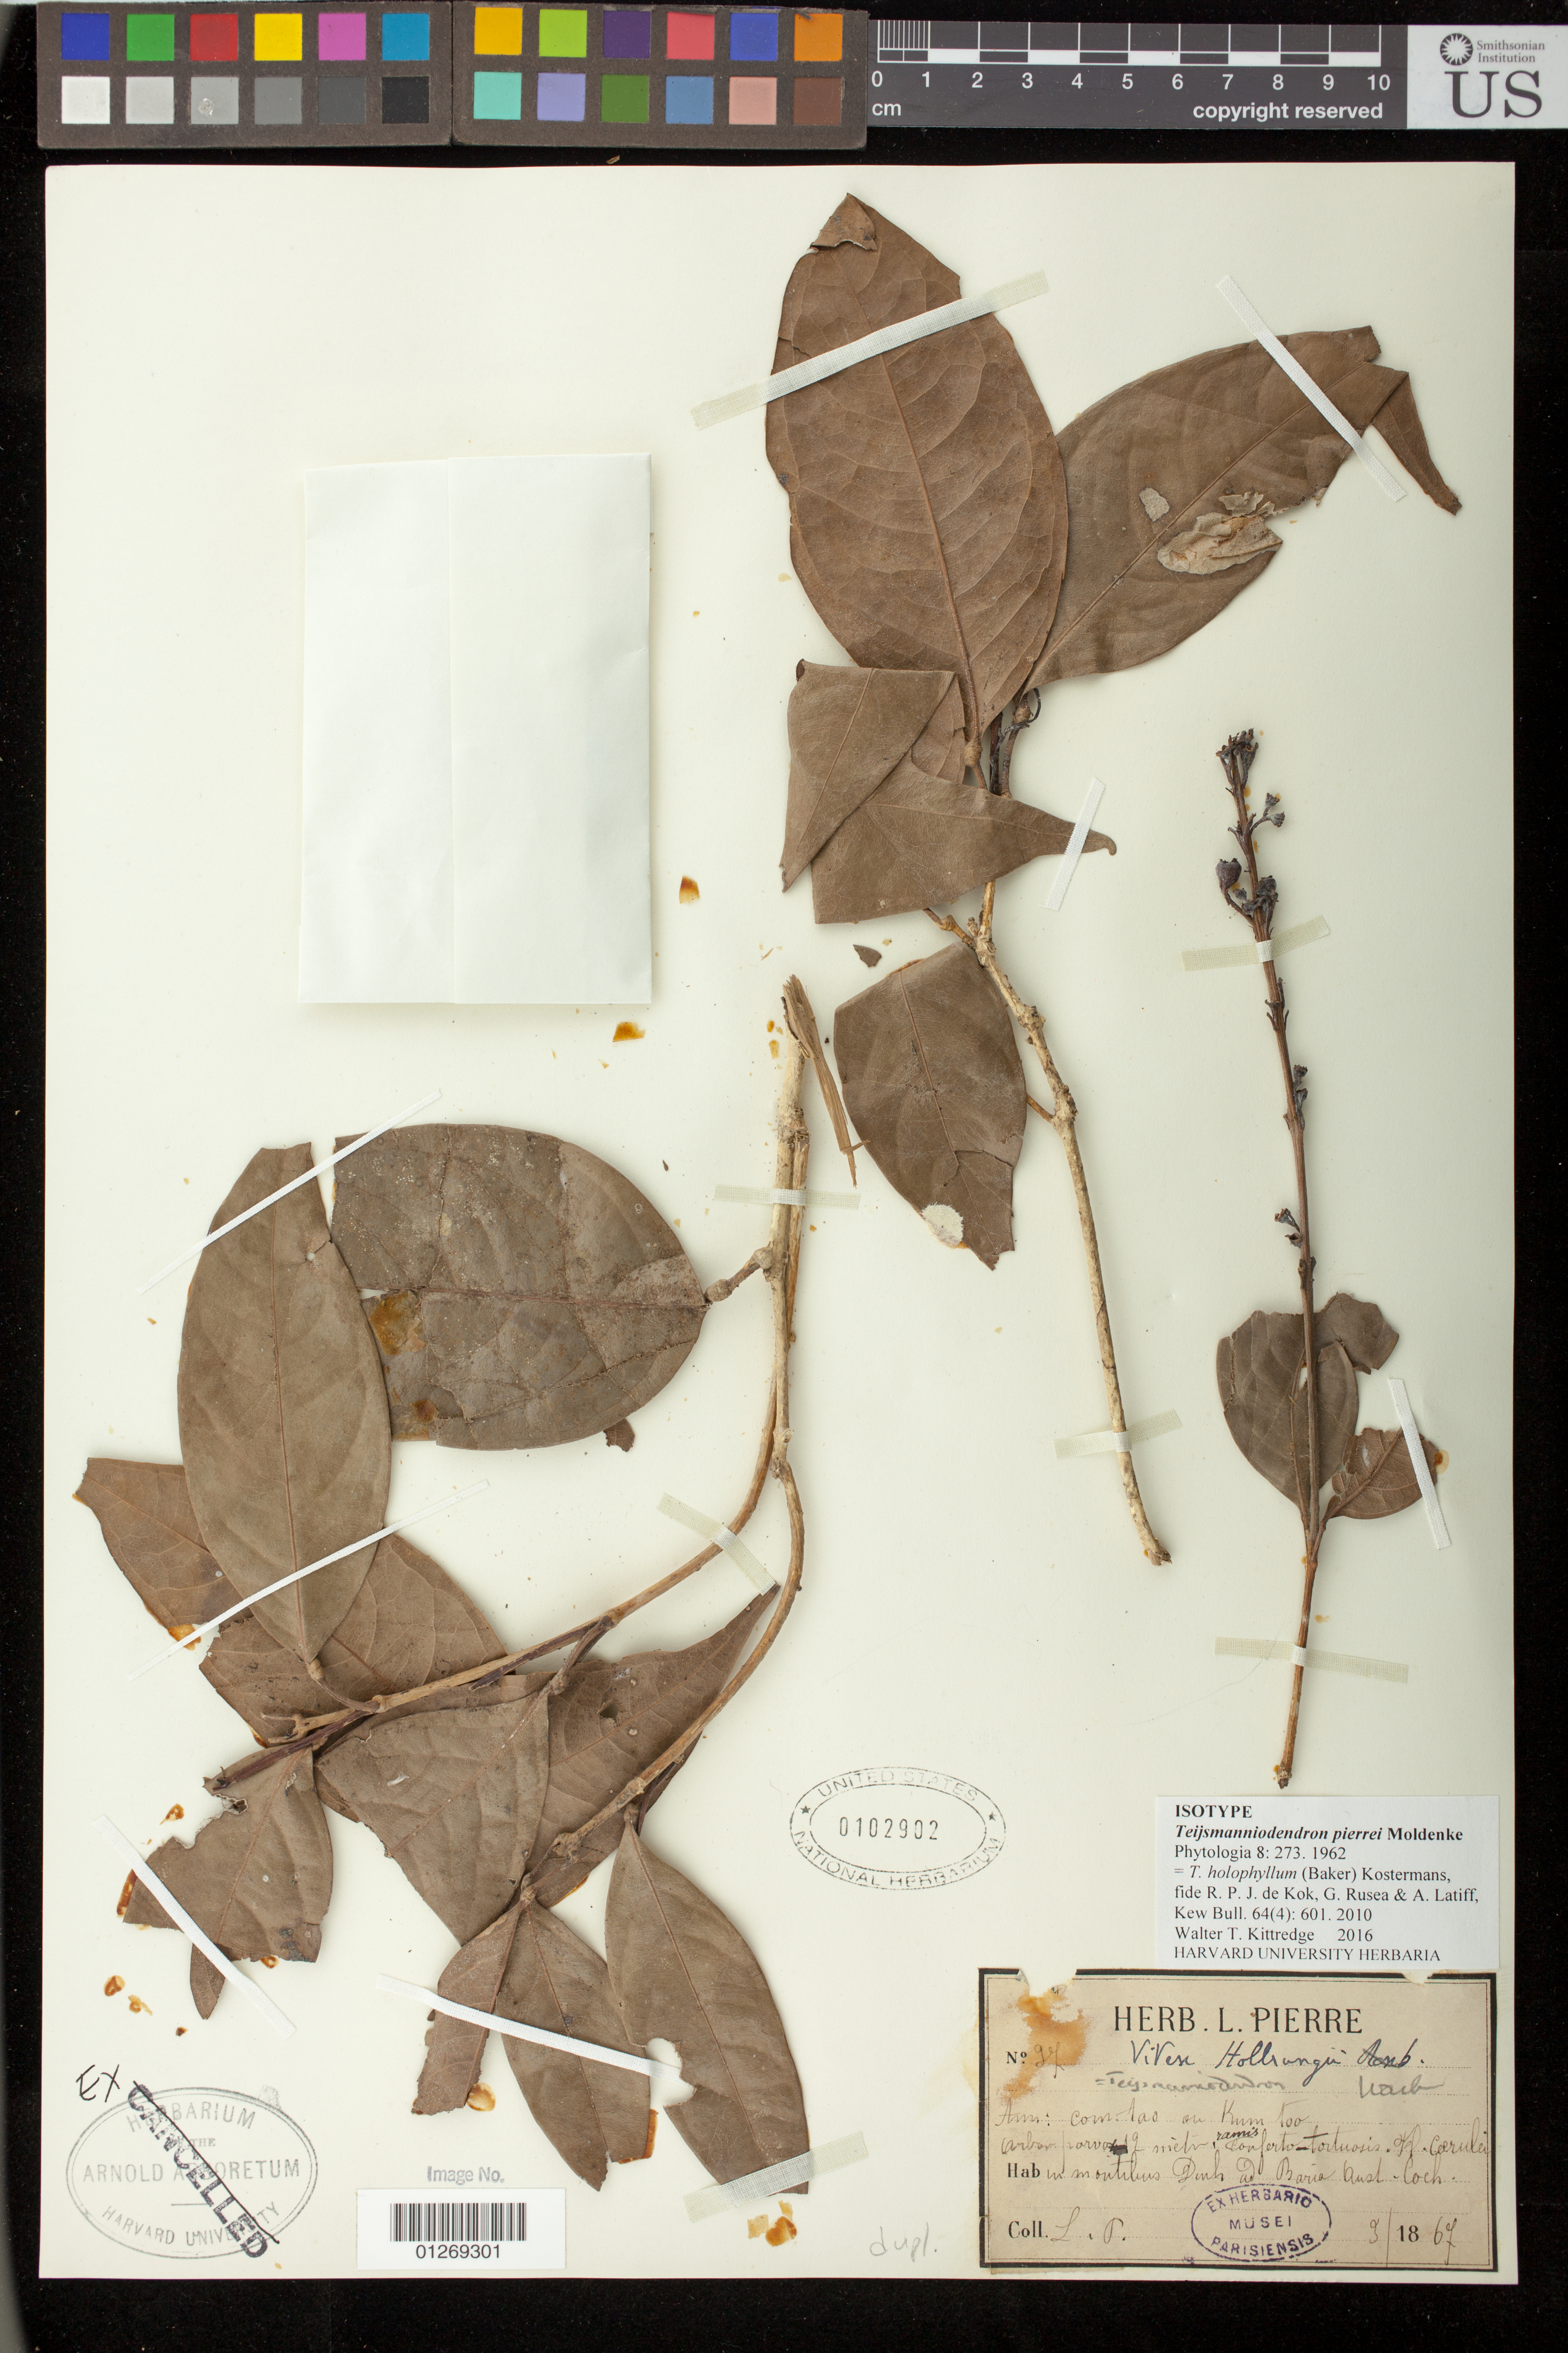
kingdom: Plantae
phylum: Tracheophyta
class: Magnoliopsida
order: Lamiales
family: Lamiaceae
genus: Teijsmanniodendron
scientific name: Teijsmanniodendron pierrei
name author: Moldenke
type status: Isotype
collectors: J. Pierre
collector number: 37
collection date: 1867-03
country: Vietnam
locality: In montibus Dinh ad Baria Aust. Coch. [southern Cochinchina]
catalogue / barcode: US 102902